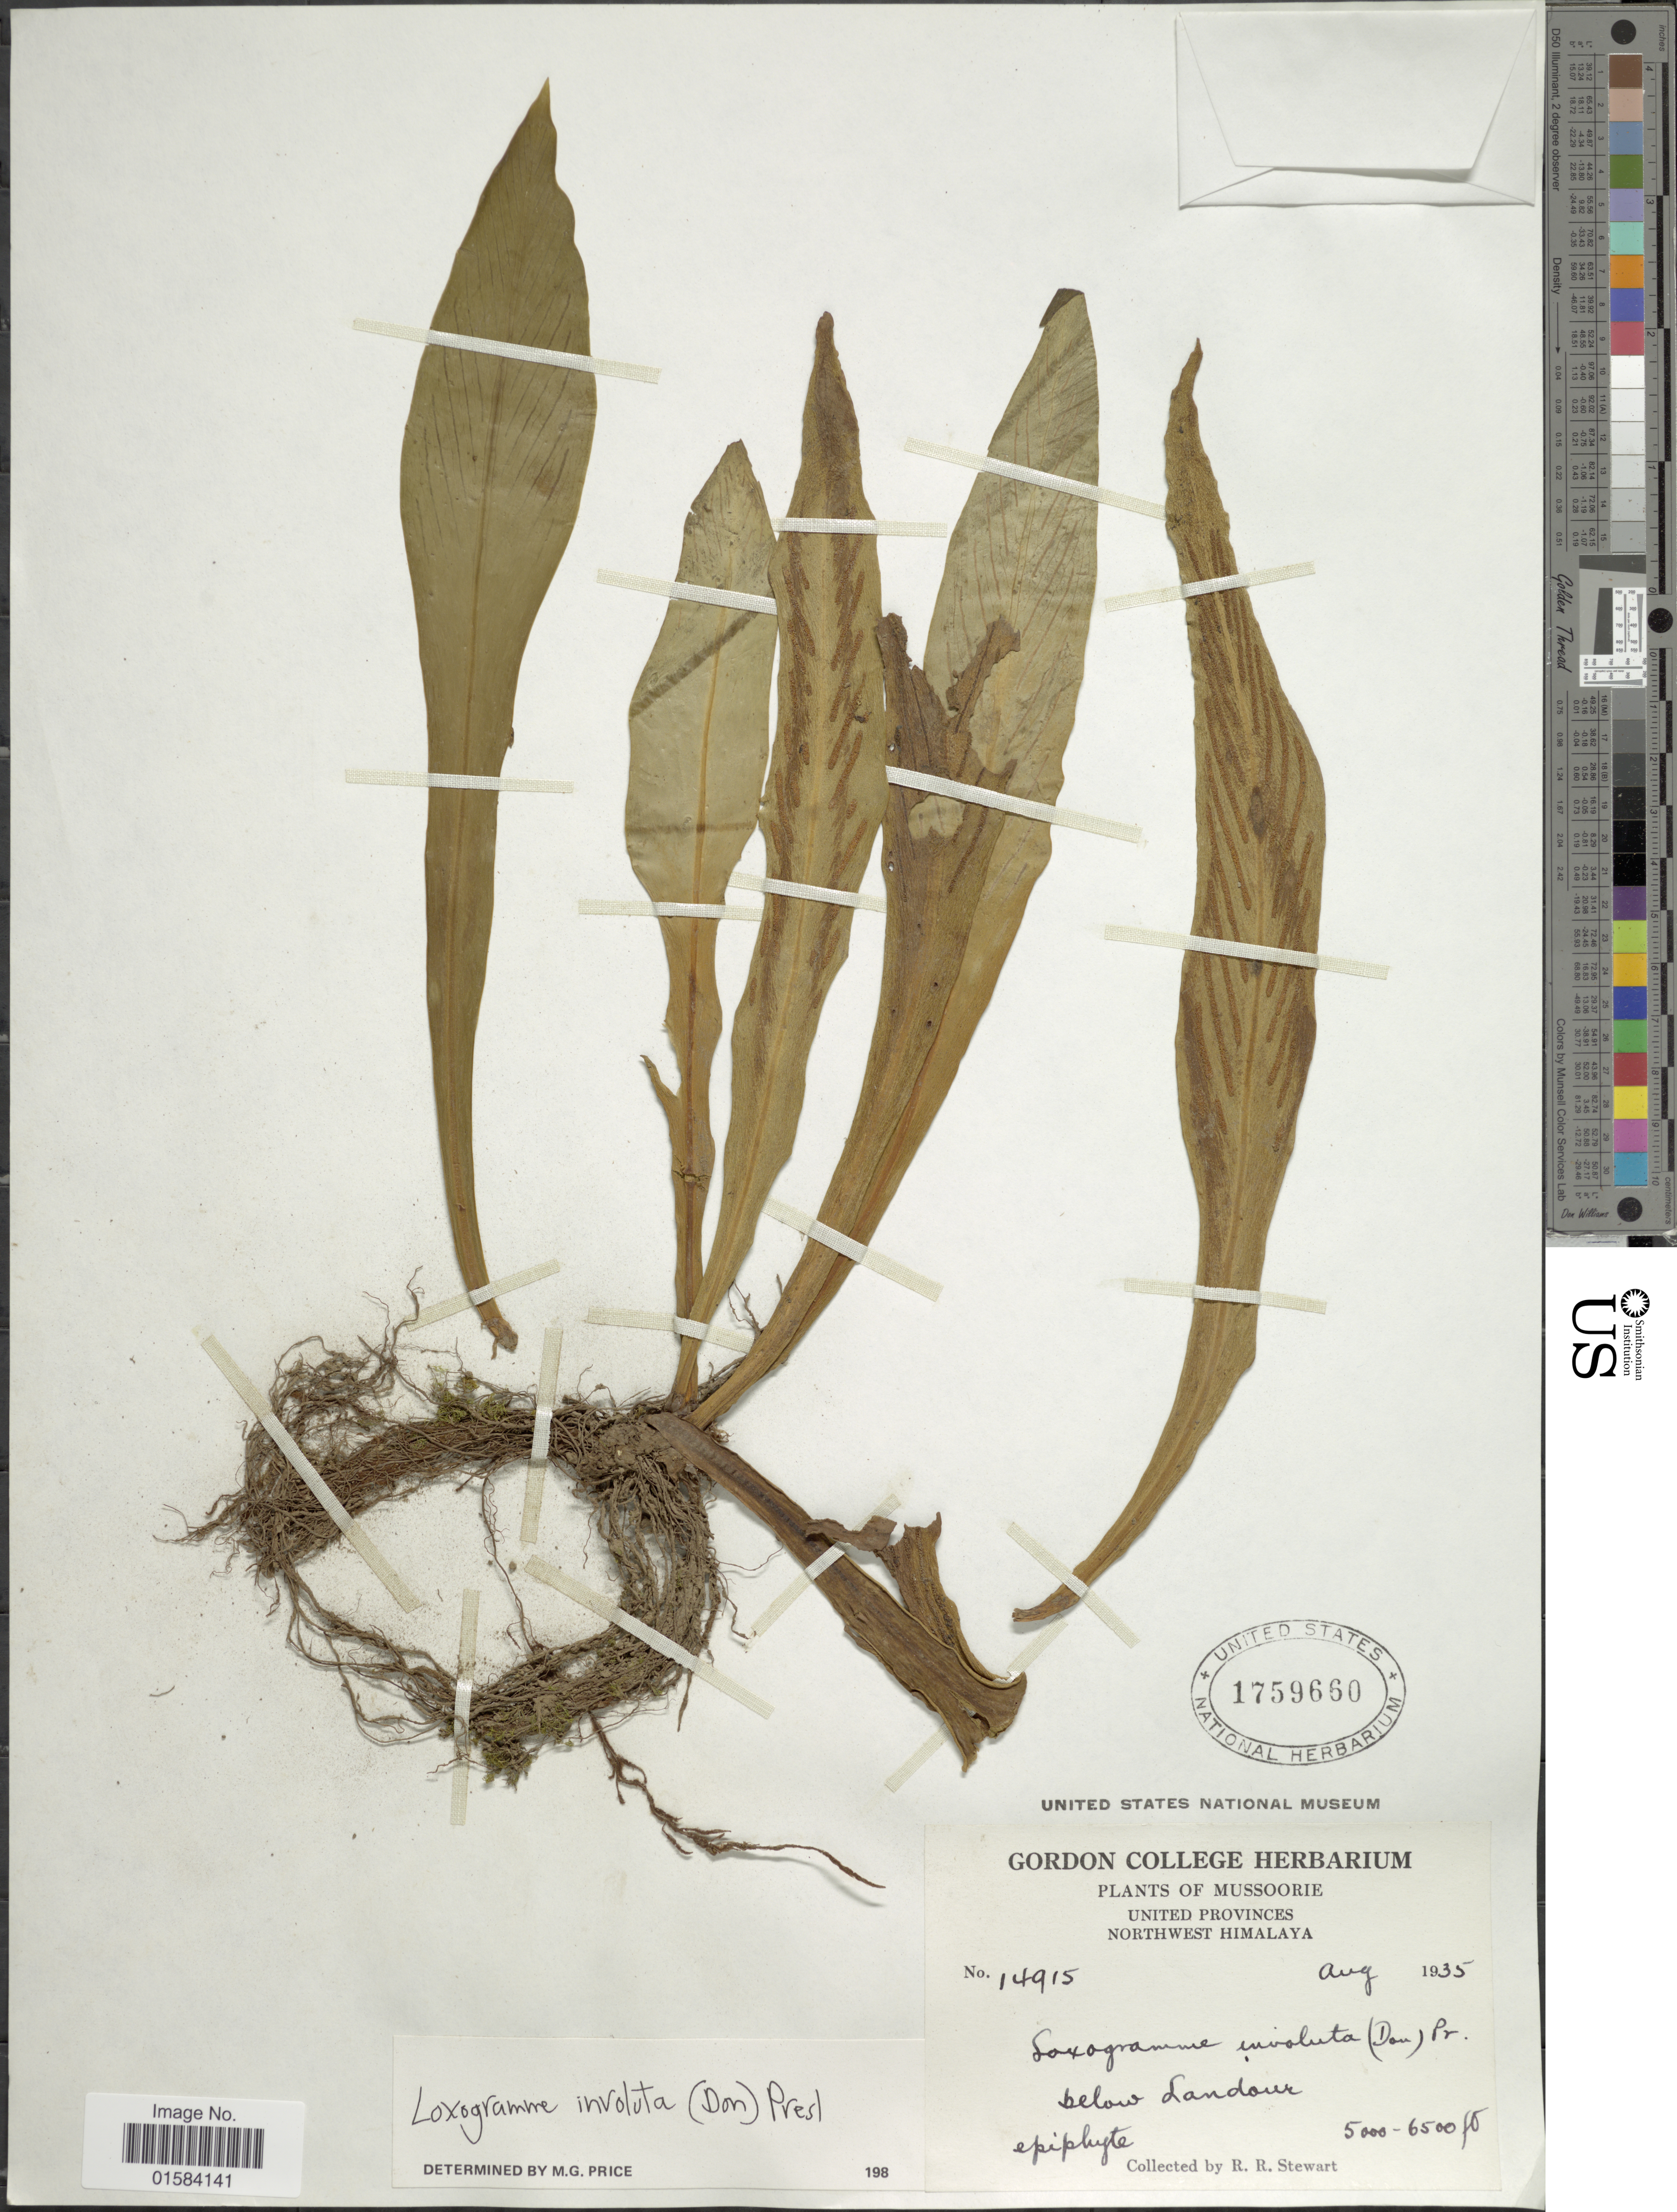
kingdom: Plantae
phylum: Tracheophyta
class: Polypodiopsida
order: Polypodiales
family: Polypodiaceae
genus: Loxogramme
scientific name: Loxogramme involuta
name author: (D. Don) C. Presl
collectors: R. R. Stewart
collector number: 14915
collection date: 1935-08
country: India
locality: Mussoorie, United Province, Northwest Himalaya, below Landour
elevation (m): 1524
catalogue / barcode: US 1759660